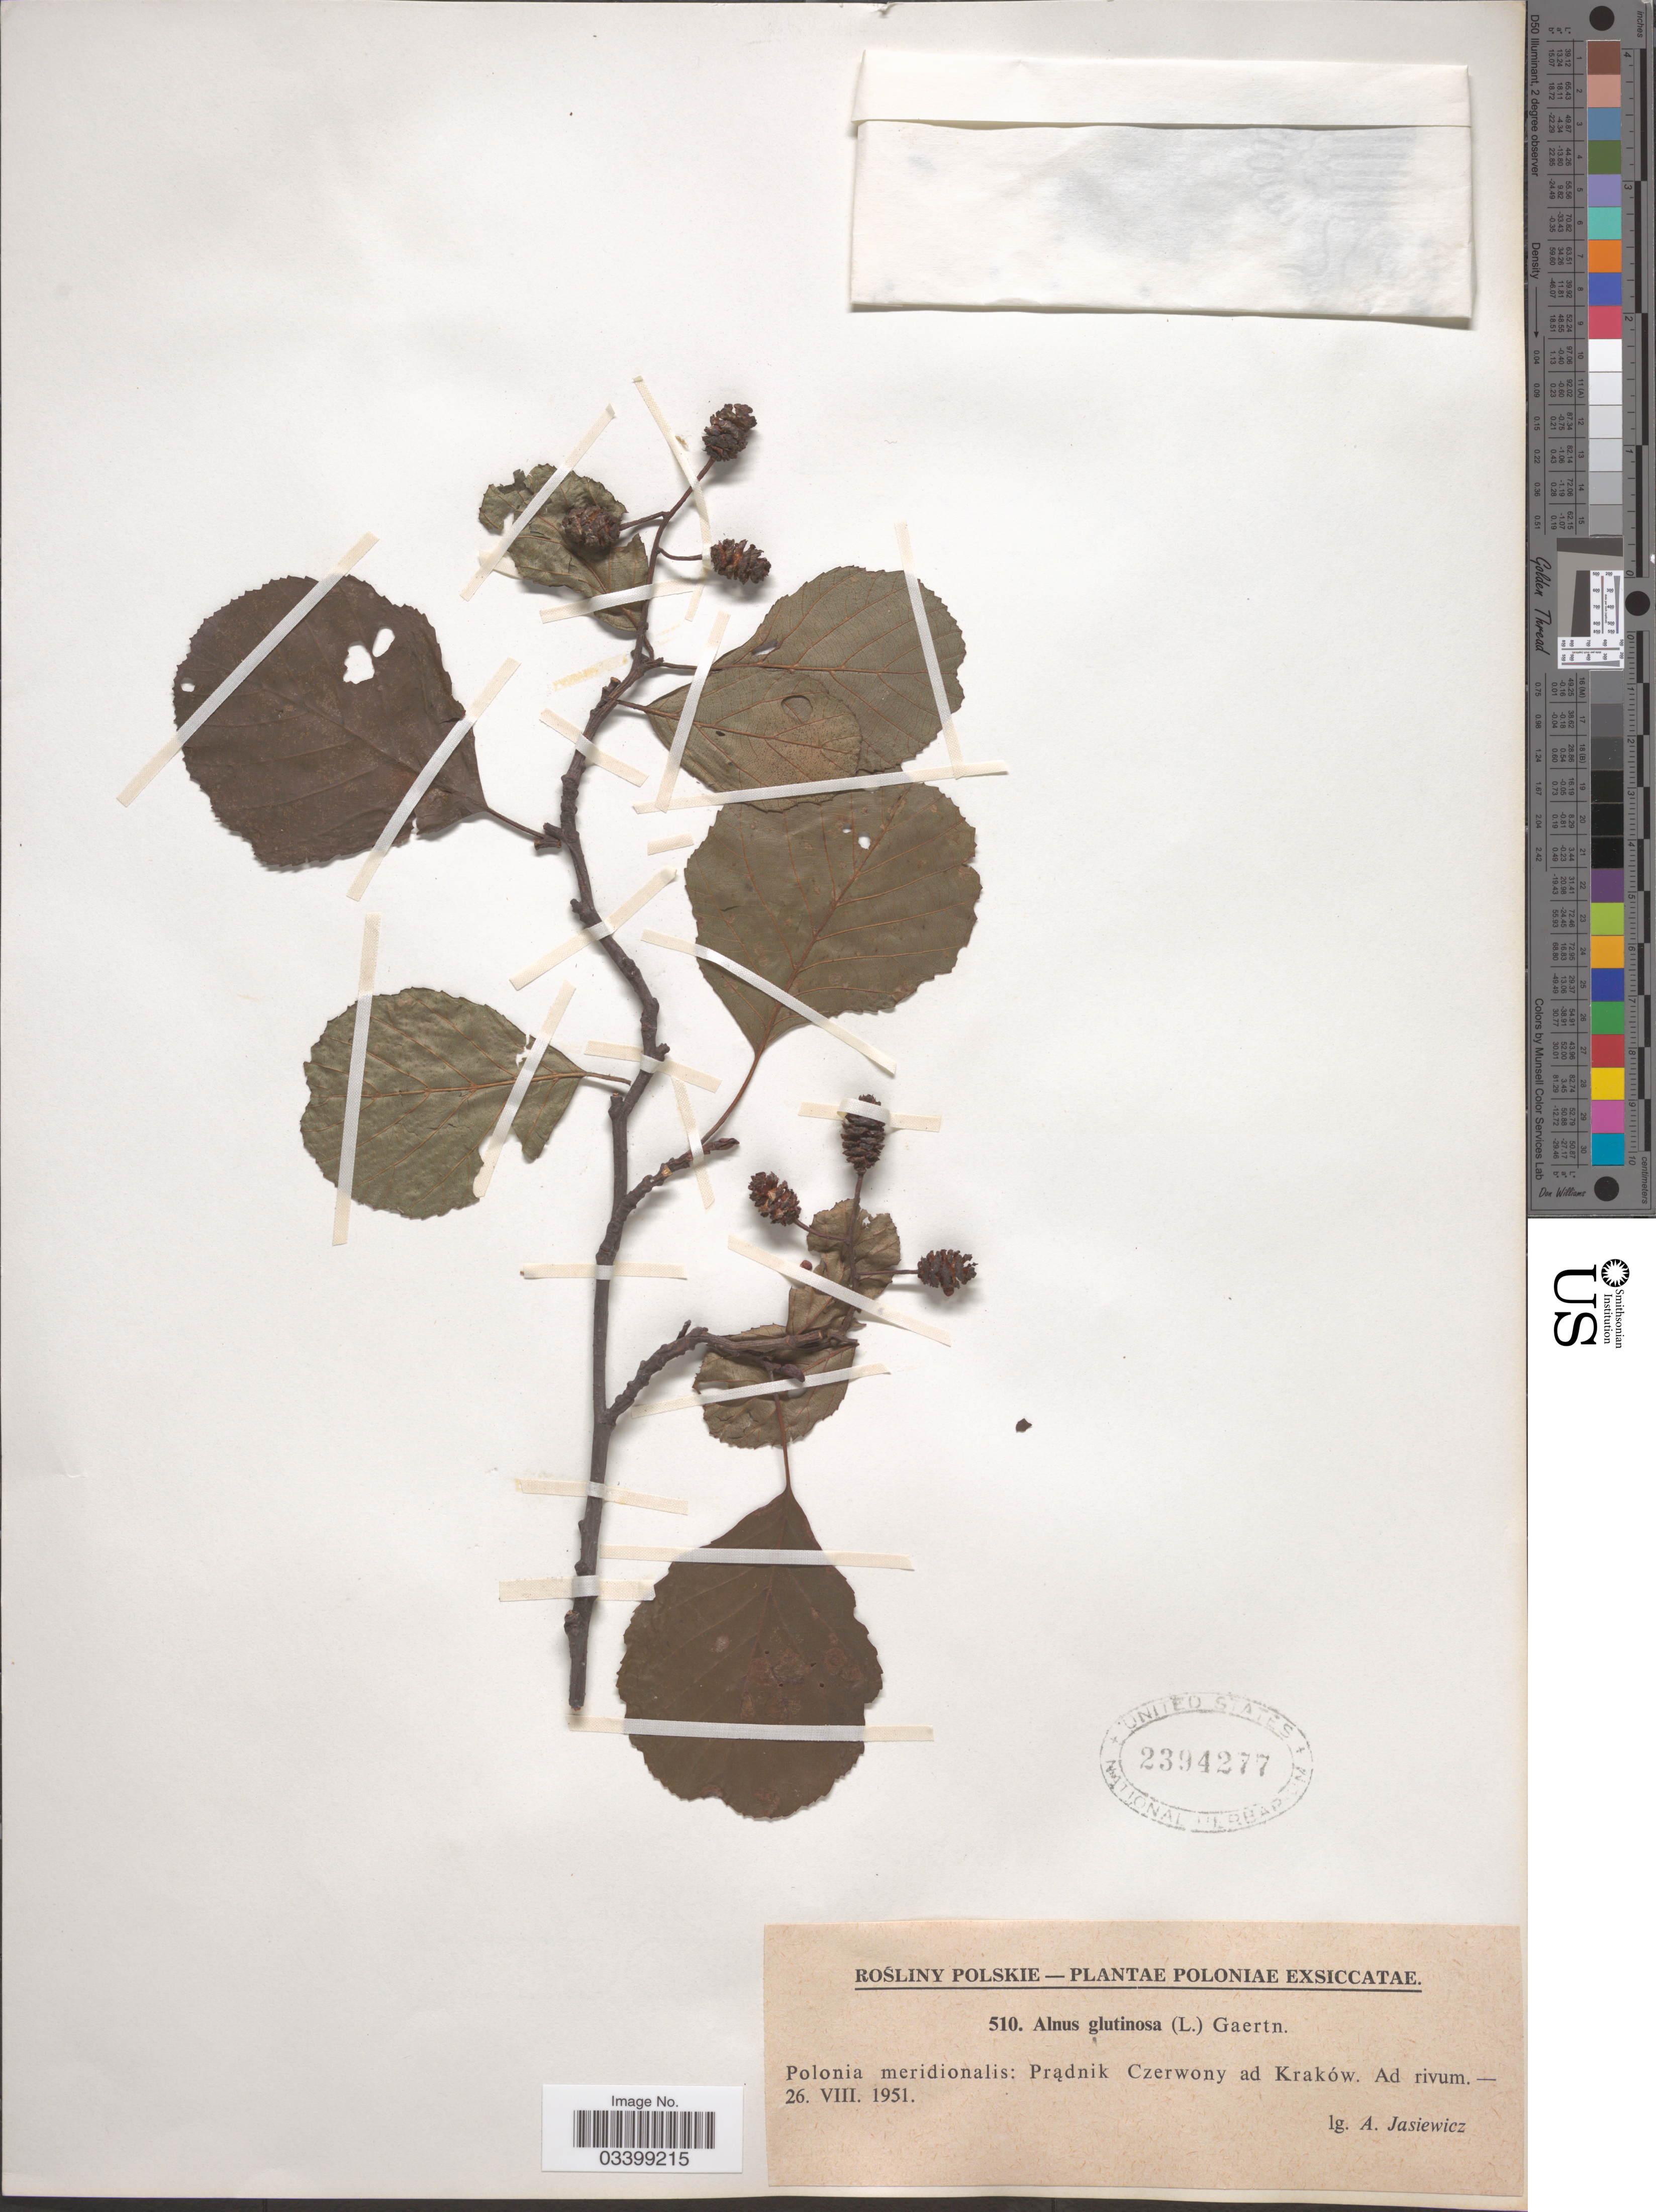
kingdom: Plantae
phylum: Tracheophyta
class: Magnoliopsida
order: Fagales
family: Betulaceae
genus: Alnus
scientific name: Alnus glutinosa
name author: (L.) Gaertn.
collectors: A. Jasiewicz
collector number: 510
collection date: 1951-08-26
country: Poland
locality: Polonia meridionalis: Prądnik Czerwony ad Kraków. Ad rivum.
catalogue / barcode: US 2394277